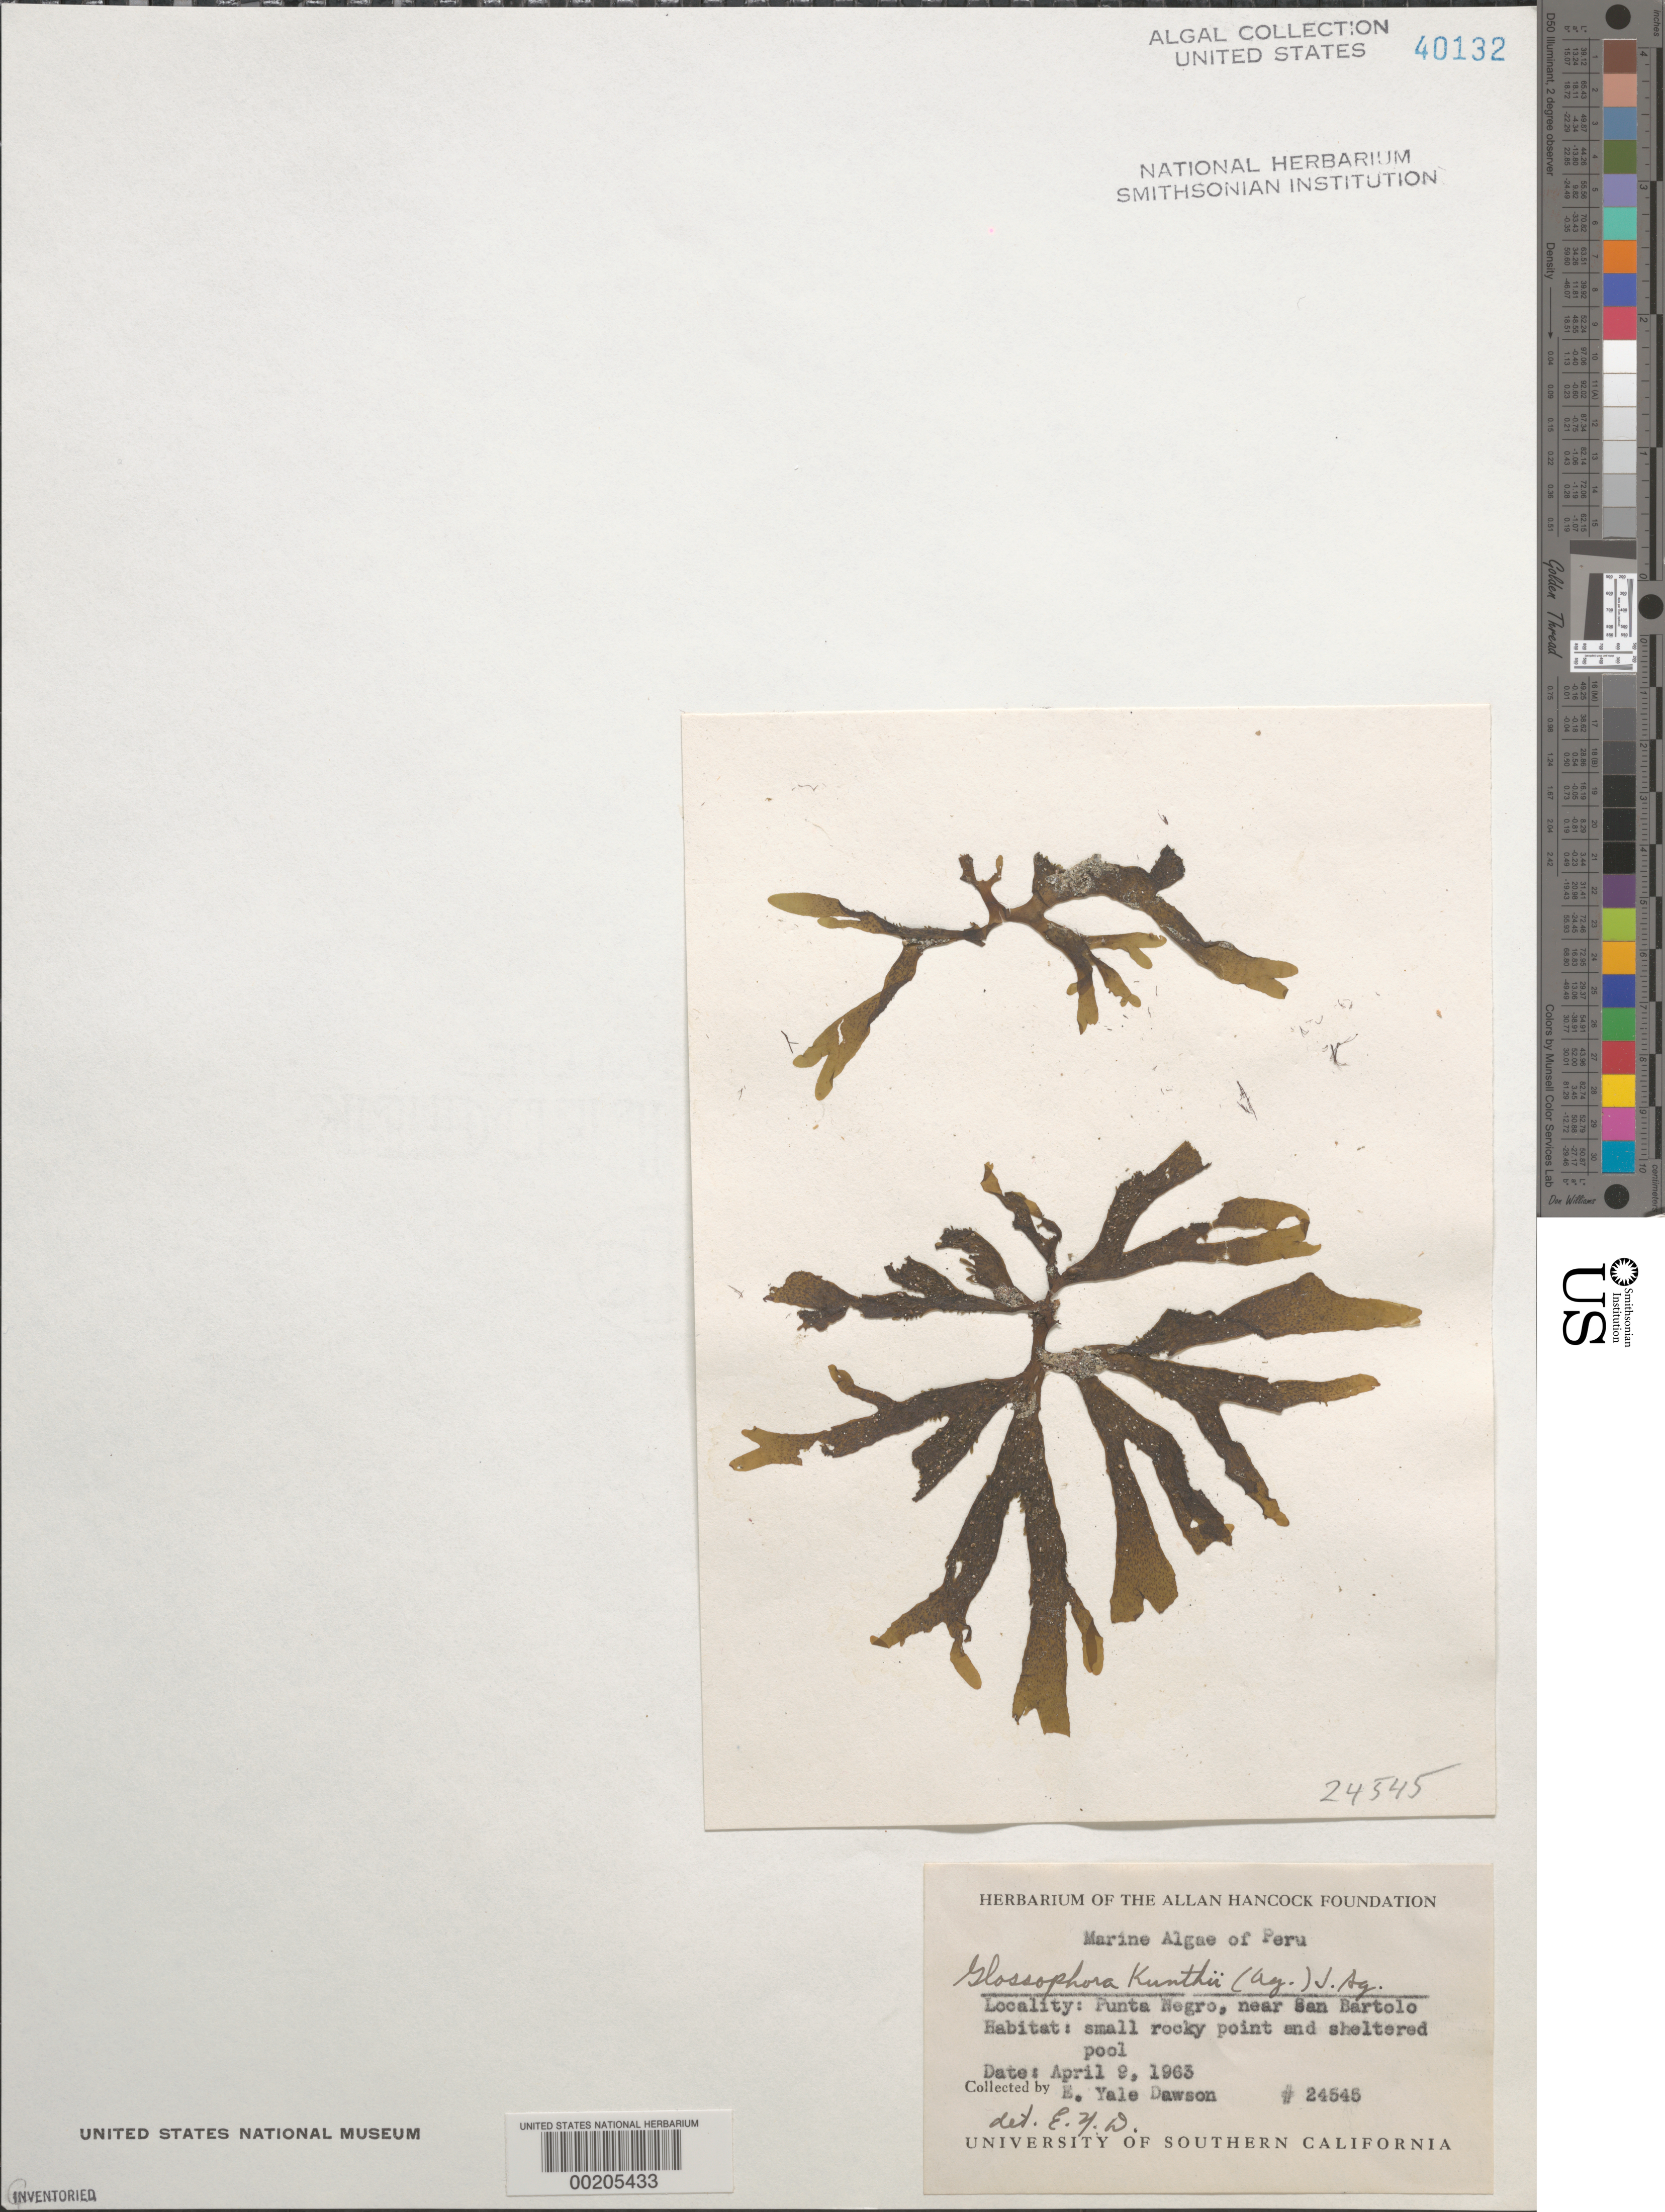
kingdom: Chromista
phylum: Ochrophyta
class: Phaeophyceae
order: Dictyotales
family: Dictyotaceae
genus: Dictyota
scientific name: Dictyota kunthii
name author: (C. Agardh) Grev.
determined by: Algae name updating Project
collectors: E. Y. Dawson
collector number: EYD 24545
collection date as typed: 09 Apr 1963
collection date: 1963-04-09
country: Peru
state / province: Lima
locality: Punta negro, near san bartolo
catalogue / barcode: US 40132